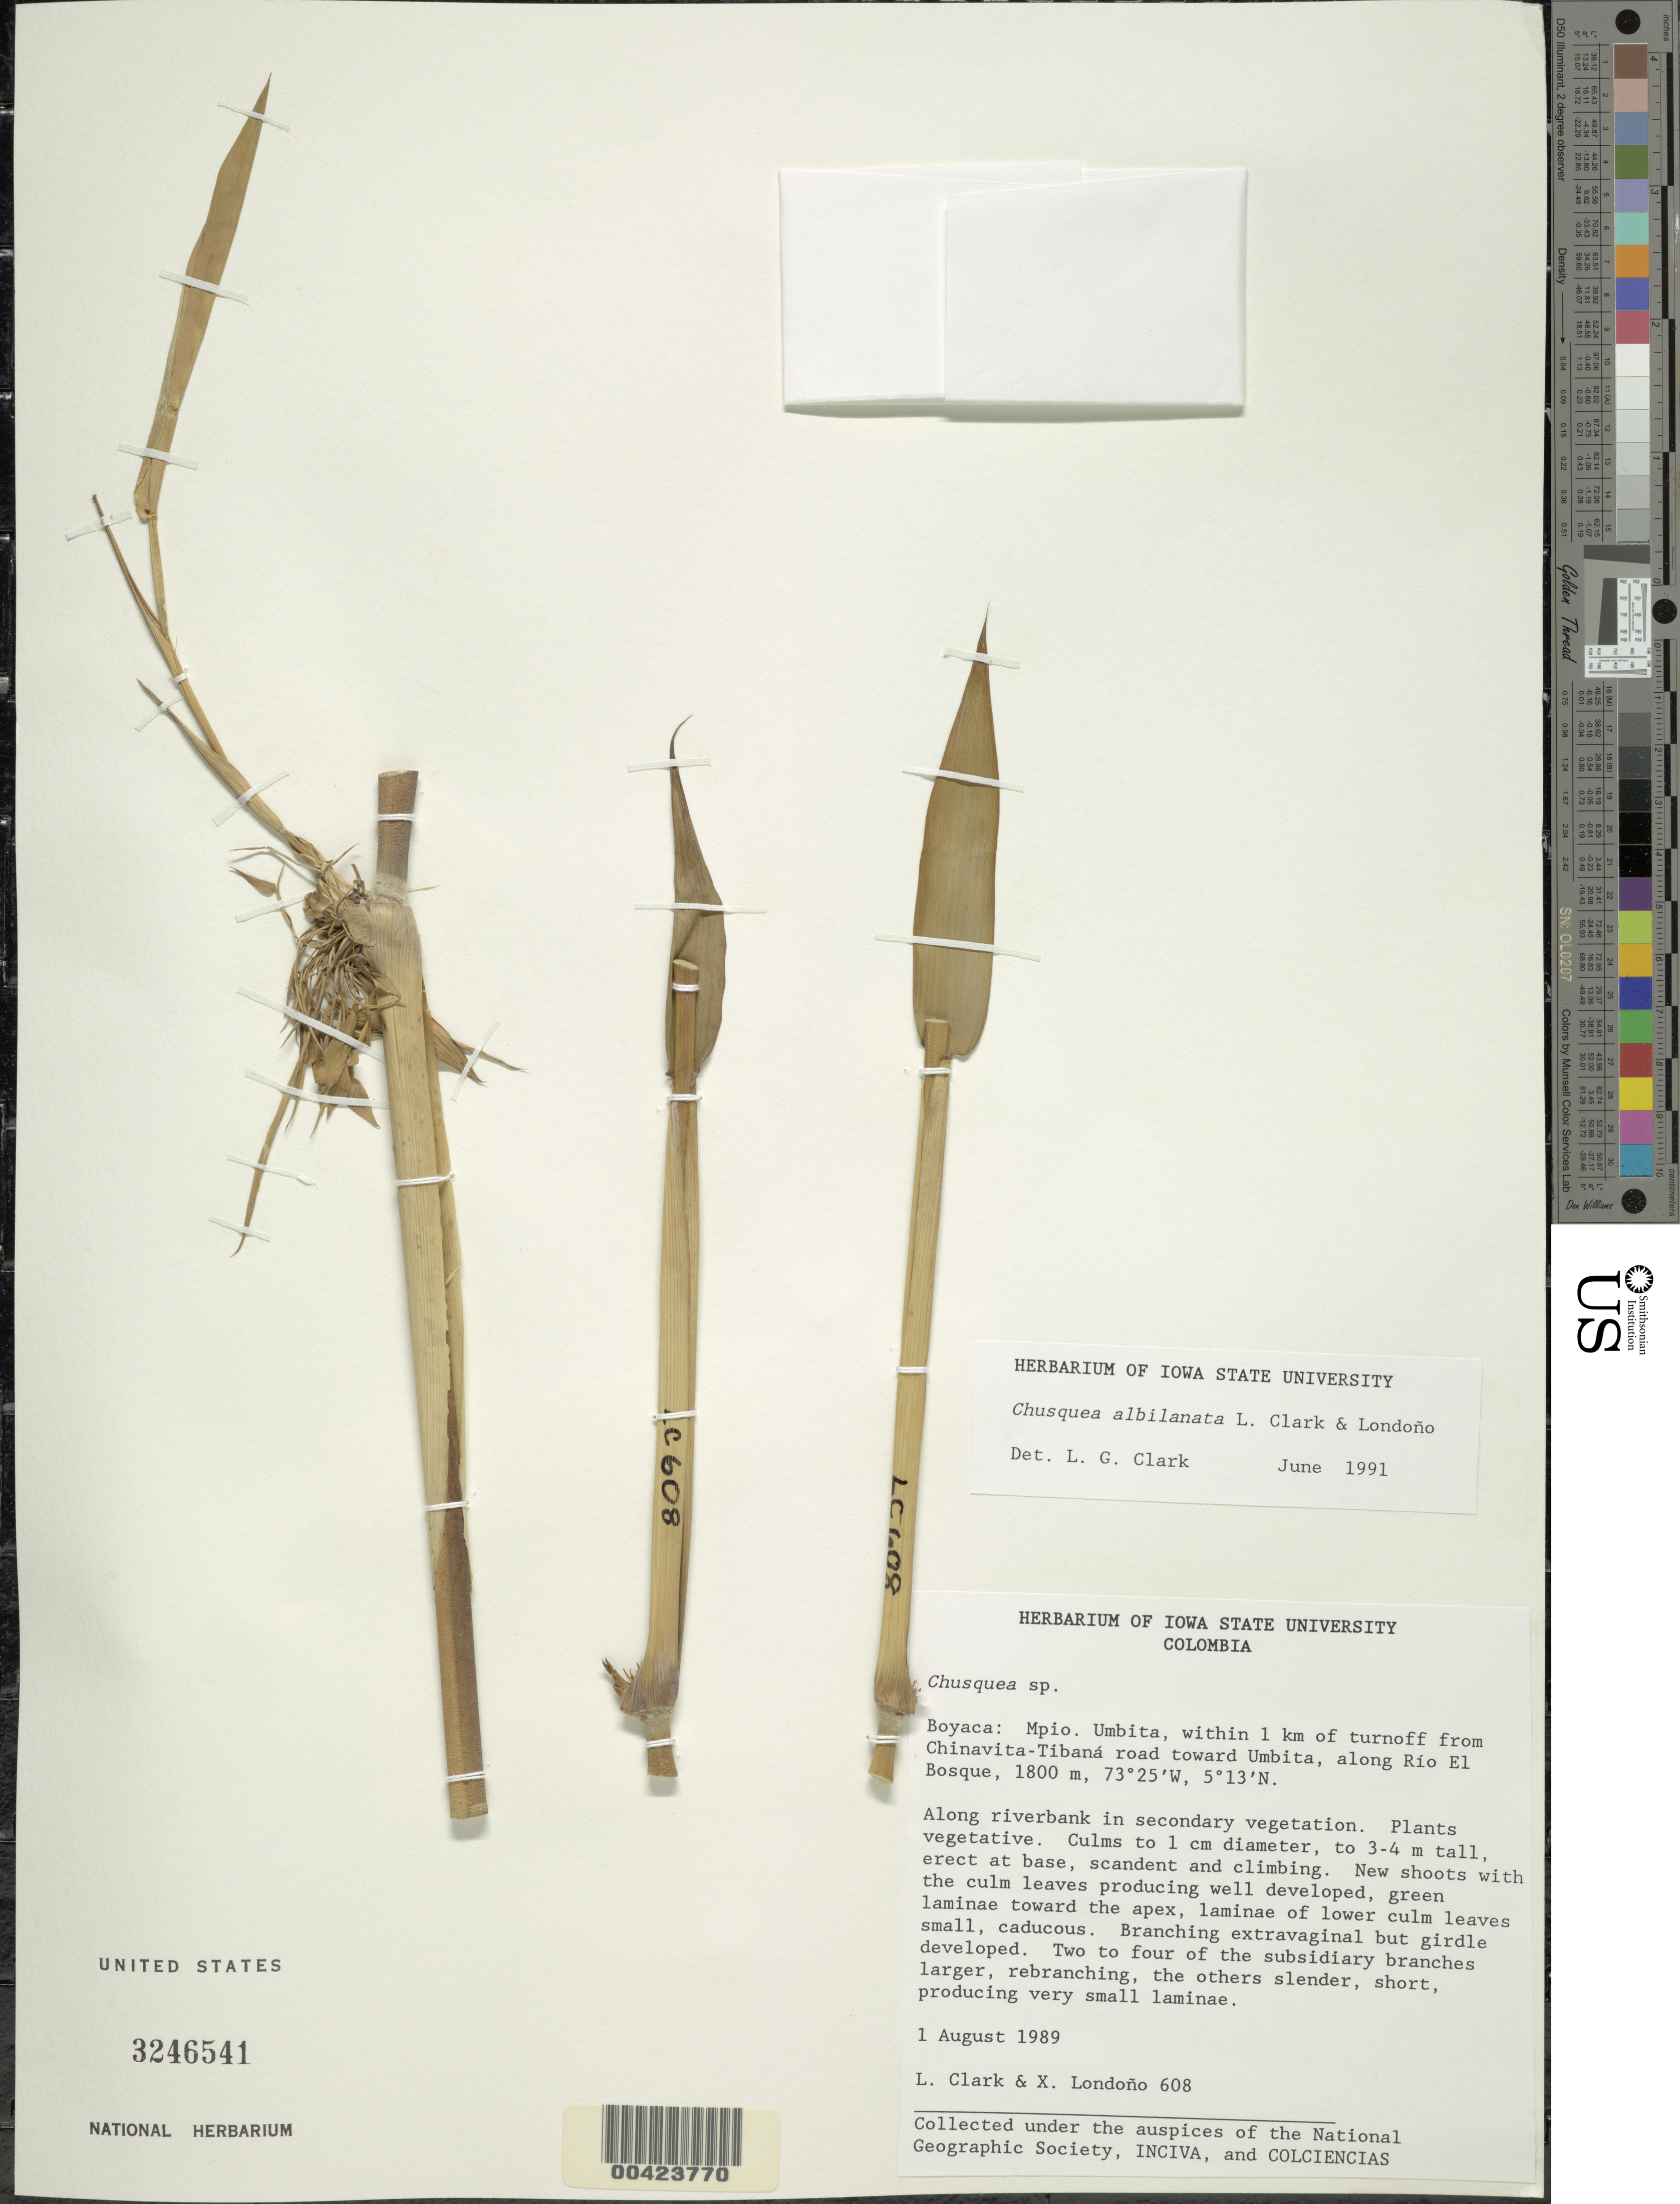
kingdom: Plantae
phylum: Tracheophyta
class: Liliopsida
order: Poales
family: Poaceae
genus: Chusquea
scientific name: Chusquea repens subsp. oaxacacensis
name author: L.G. Clark & Londoño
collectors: L. G. Clark & X. Londoño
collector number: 608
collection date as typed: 01 Aug 1989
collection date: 1989-08-01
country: Colombia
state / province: Cundinamarca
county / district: Umbita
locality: Rio el Bosque, along; within 1 km of turnoff from Chinavita-TIbana road toward Umbita. [department: originally recorded as Boyacá.]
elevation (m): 1800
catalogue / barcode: US 3246541